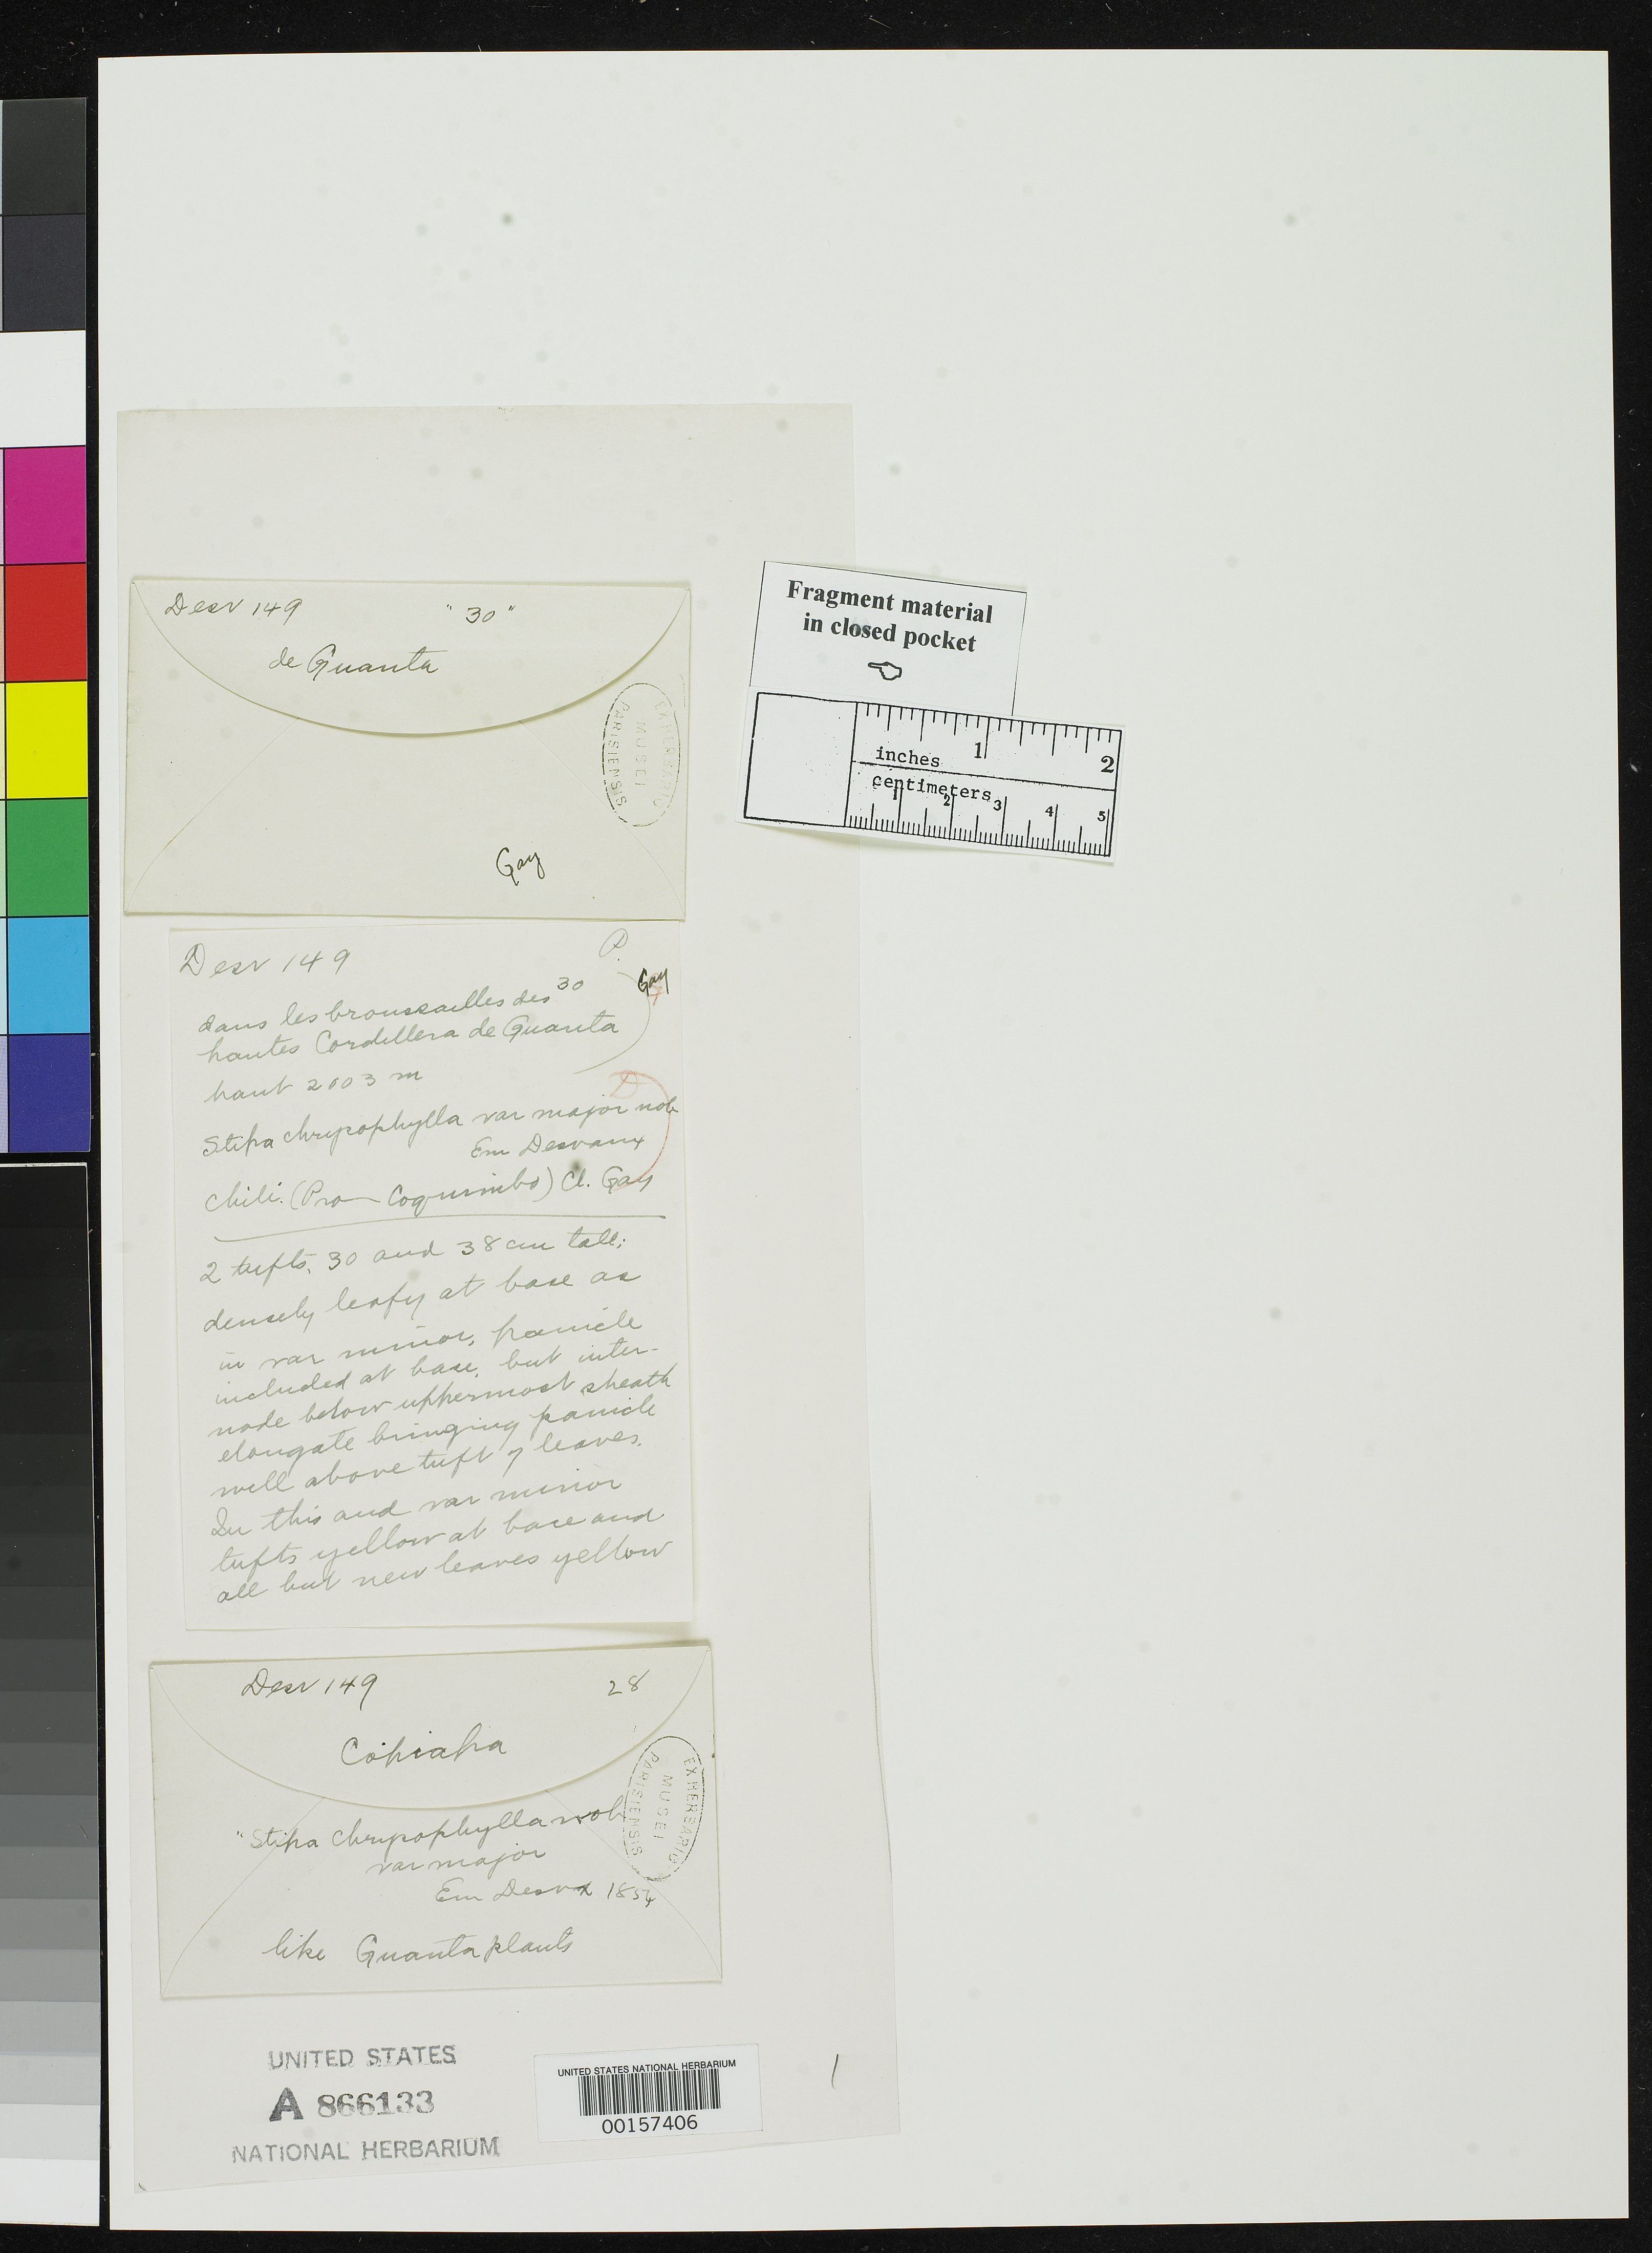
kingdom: Plantae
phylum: Tracheophyta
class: Liliopsida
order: Poales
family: Poaceae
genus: Stipa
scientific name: Stipa chrysophylla var. major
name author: É. Desv. in Gay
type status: Type Fragment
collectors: C. Gay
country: Chile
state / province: Coquimbo (IV)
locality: Cordilleras de Guanta.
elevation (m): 2003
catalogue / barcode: US 866133A